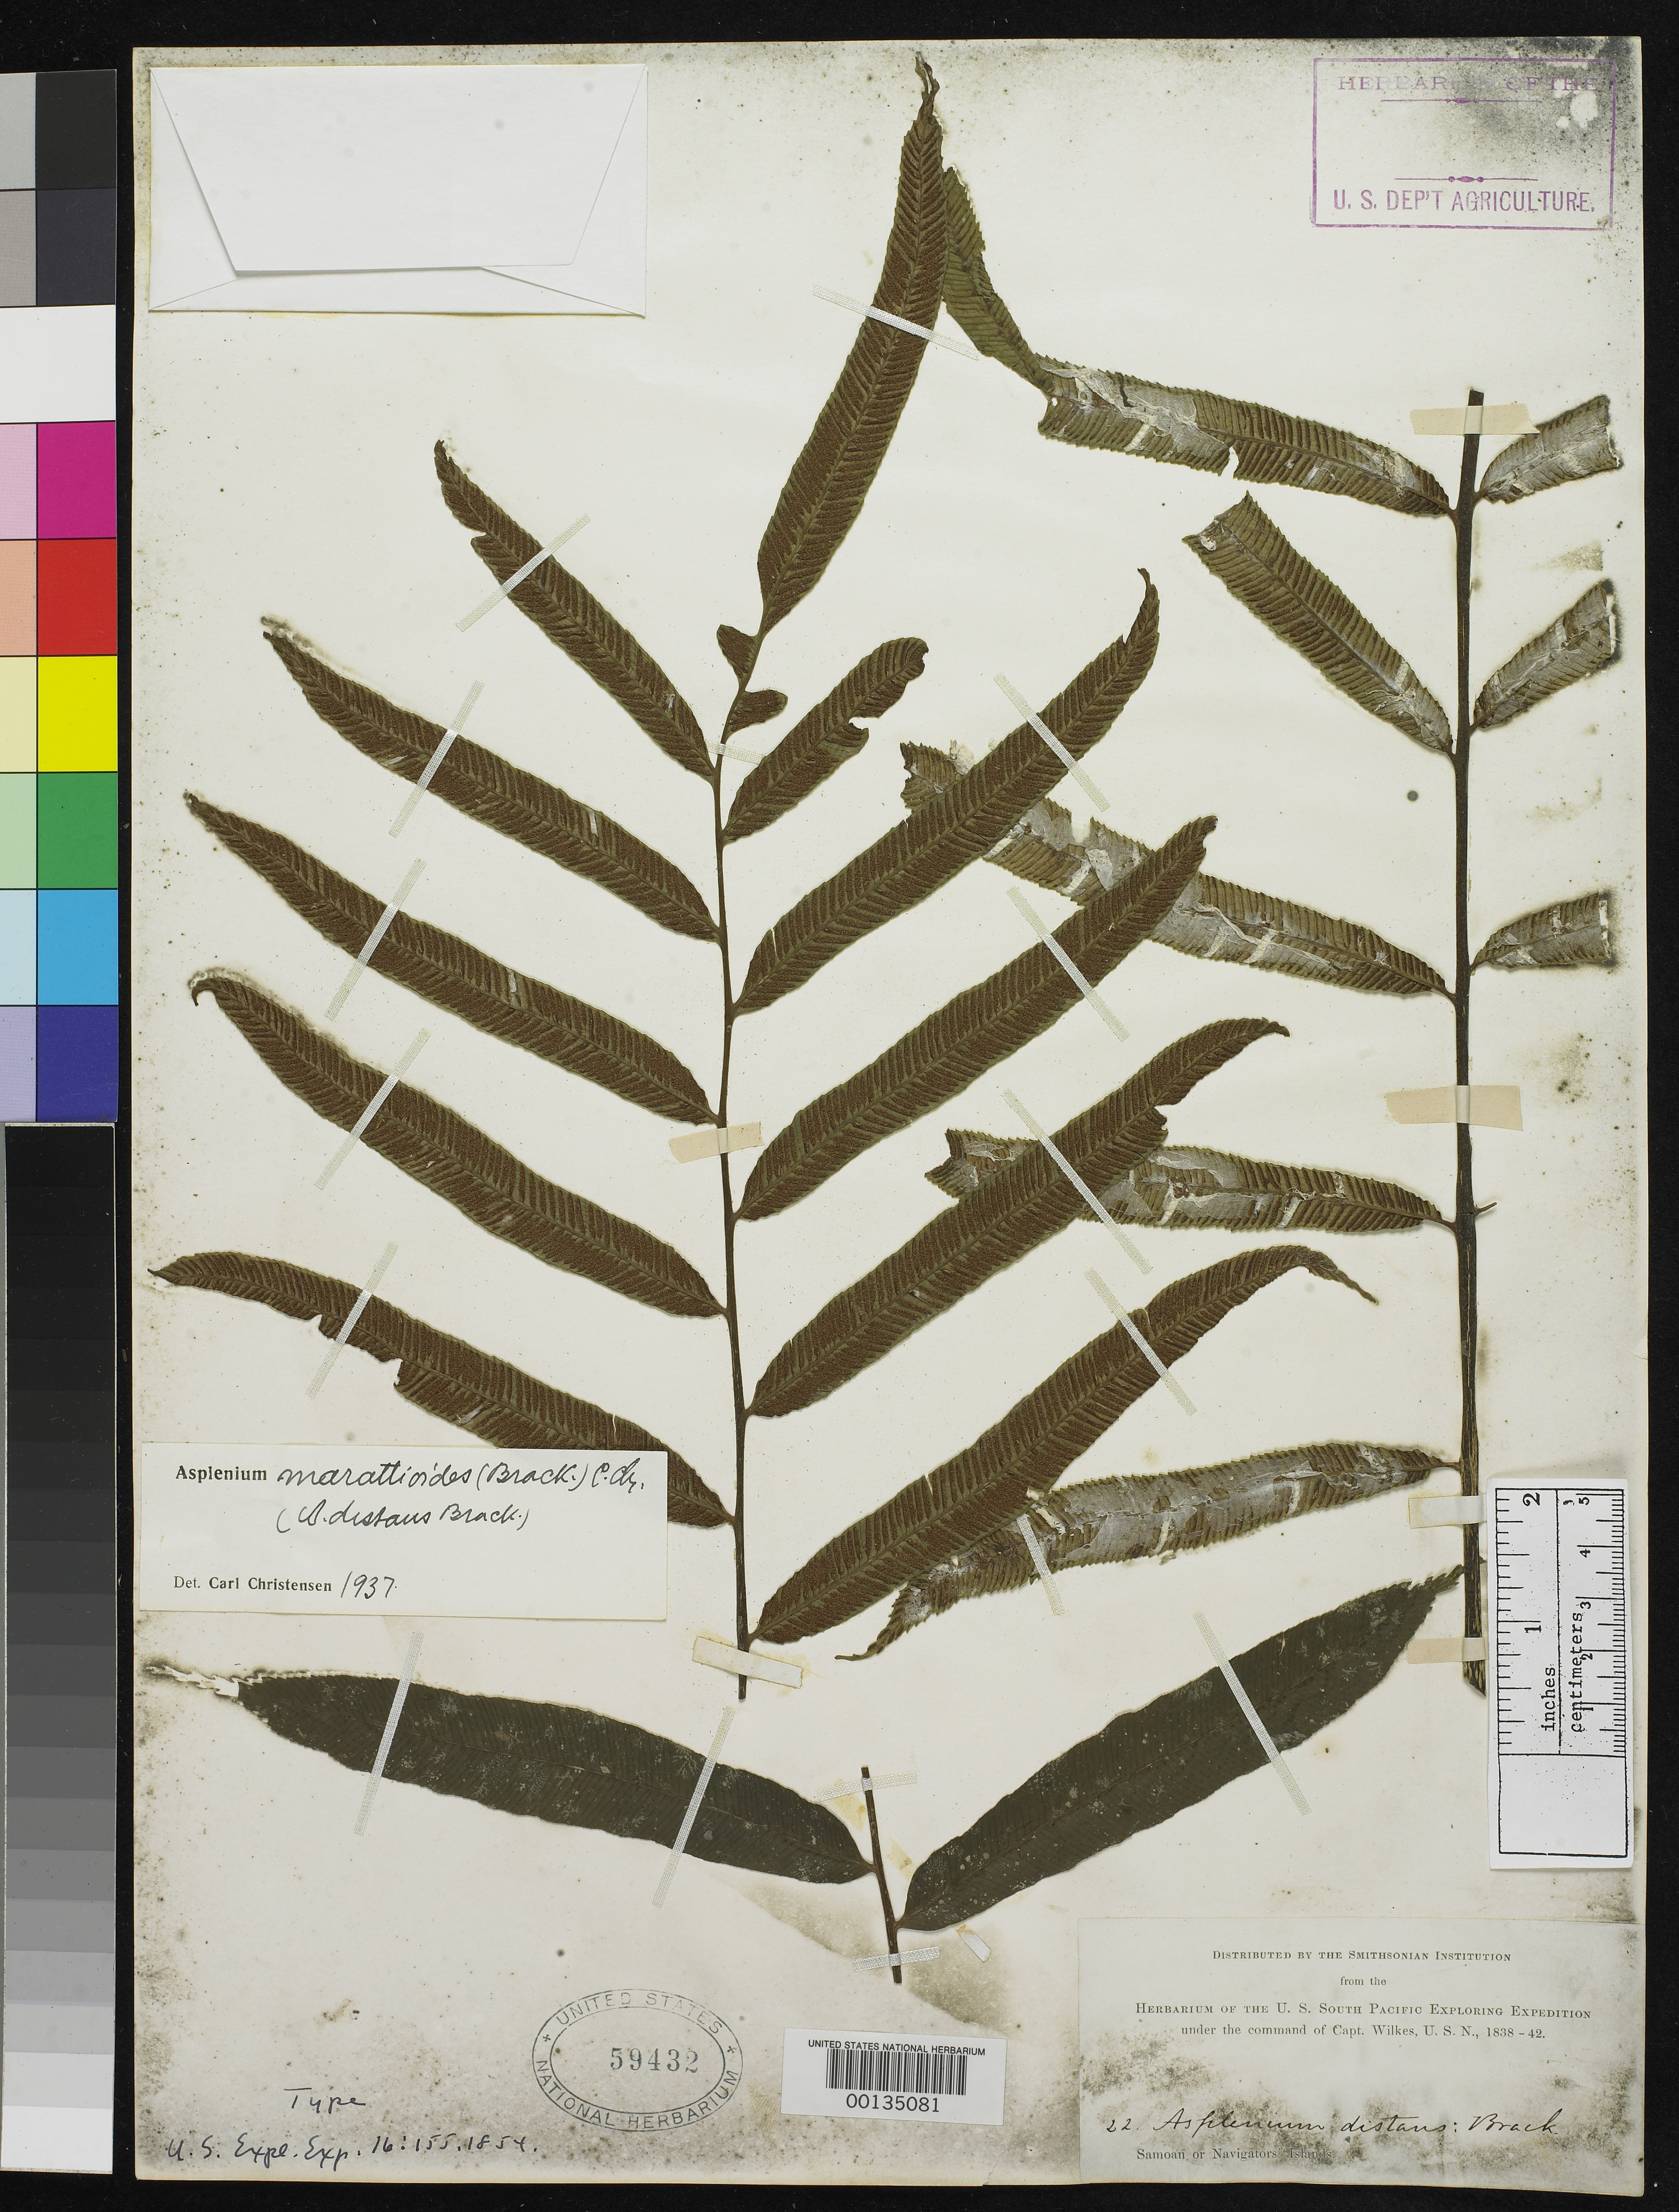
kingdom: Plantae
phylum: Tracheophyta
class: Polypodiopsida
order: Polypodiales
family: Aspleniaceae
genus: Asplenium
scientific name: Asplenium distans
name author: Brack. in Wilkes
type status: Holotype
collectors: Wilkes Explor. Exped.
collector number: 22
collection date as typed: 1838 to -- --- 1842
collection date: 1838/1842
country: American Samoa / Samoa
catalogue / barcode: US 59432